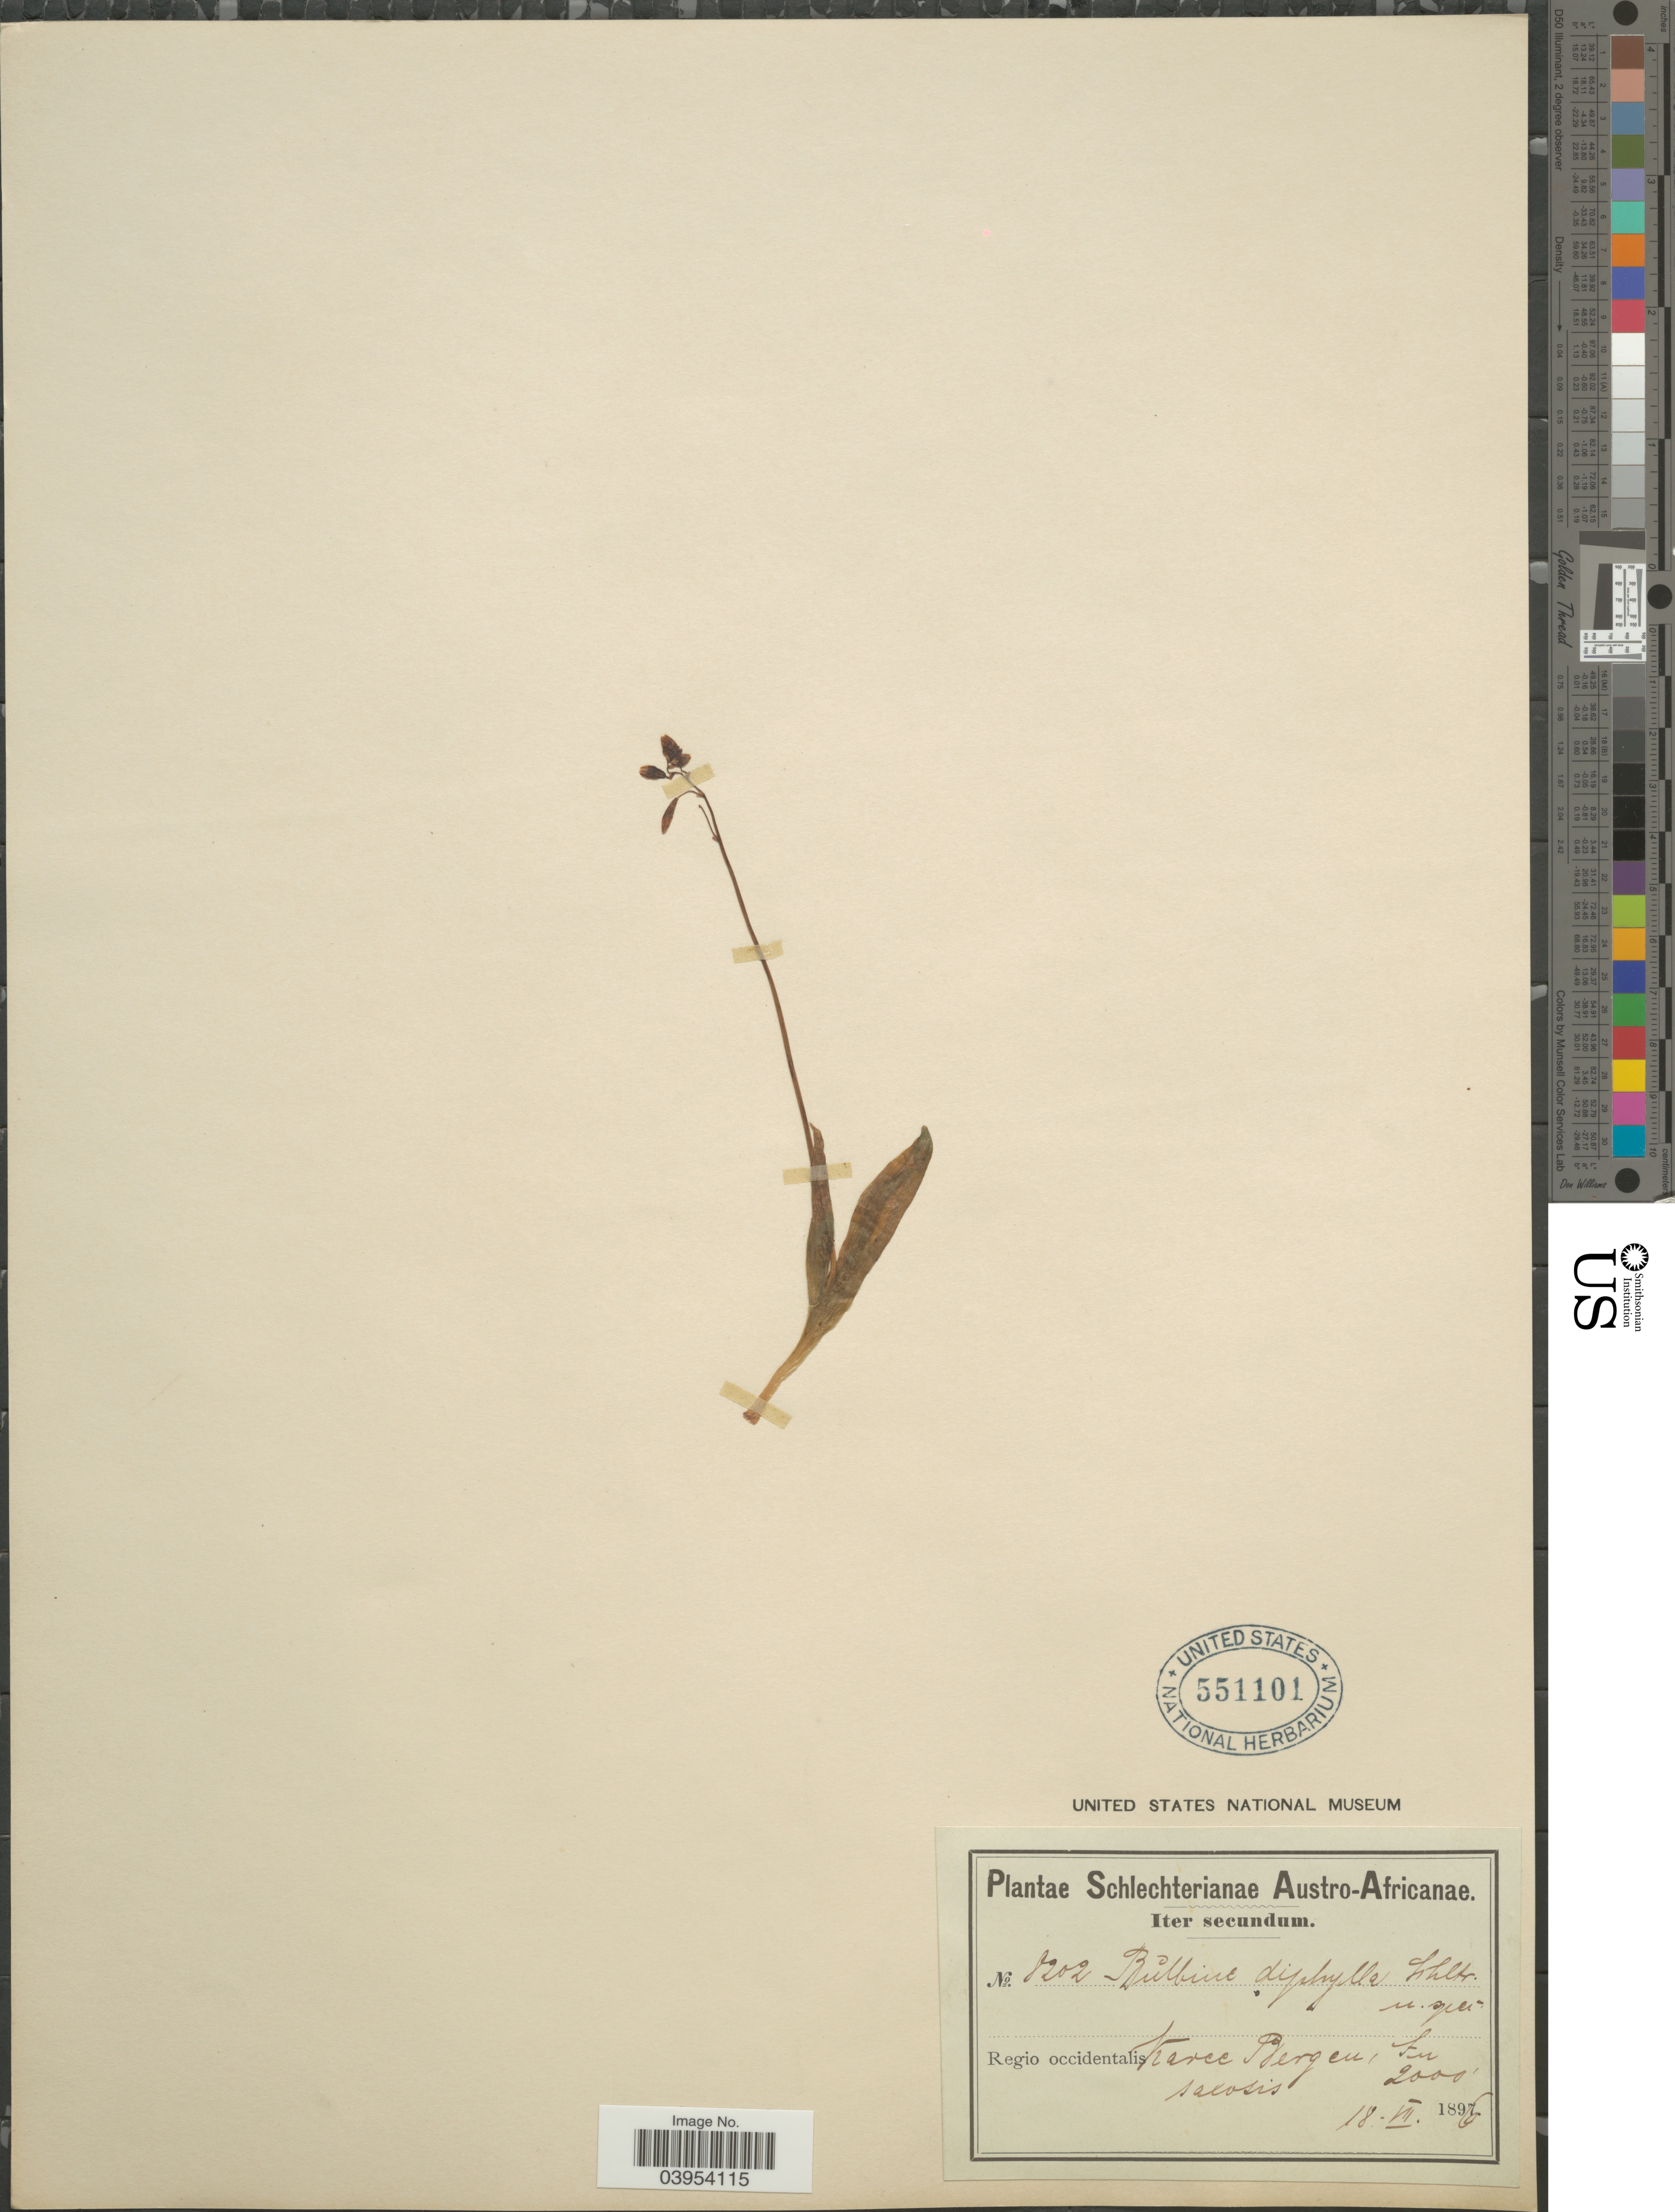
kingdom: Plantae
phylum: Tracheophyta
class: Liliopsida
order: Asparagales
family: Asphodelaceae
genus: Bulbine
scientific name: Bulbine diphylla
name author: Schltr. ex Poelln.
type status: Type Collection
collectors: Schlechter, --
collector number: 8202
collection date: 1896-07-18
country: South Africa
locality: Austro-Africanae. Regio occidentalis Karee Bergen, In saxosis.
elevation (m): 610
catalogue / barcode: US 551101